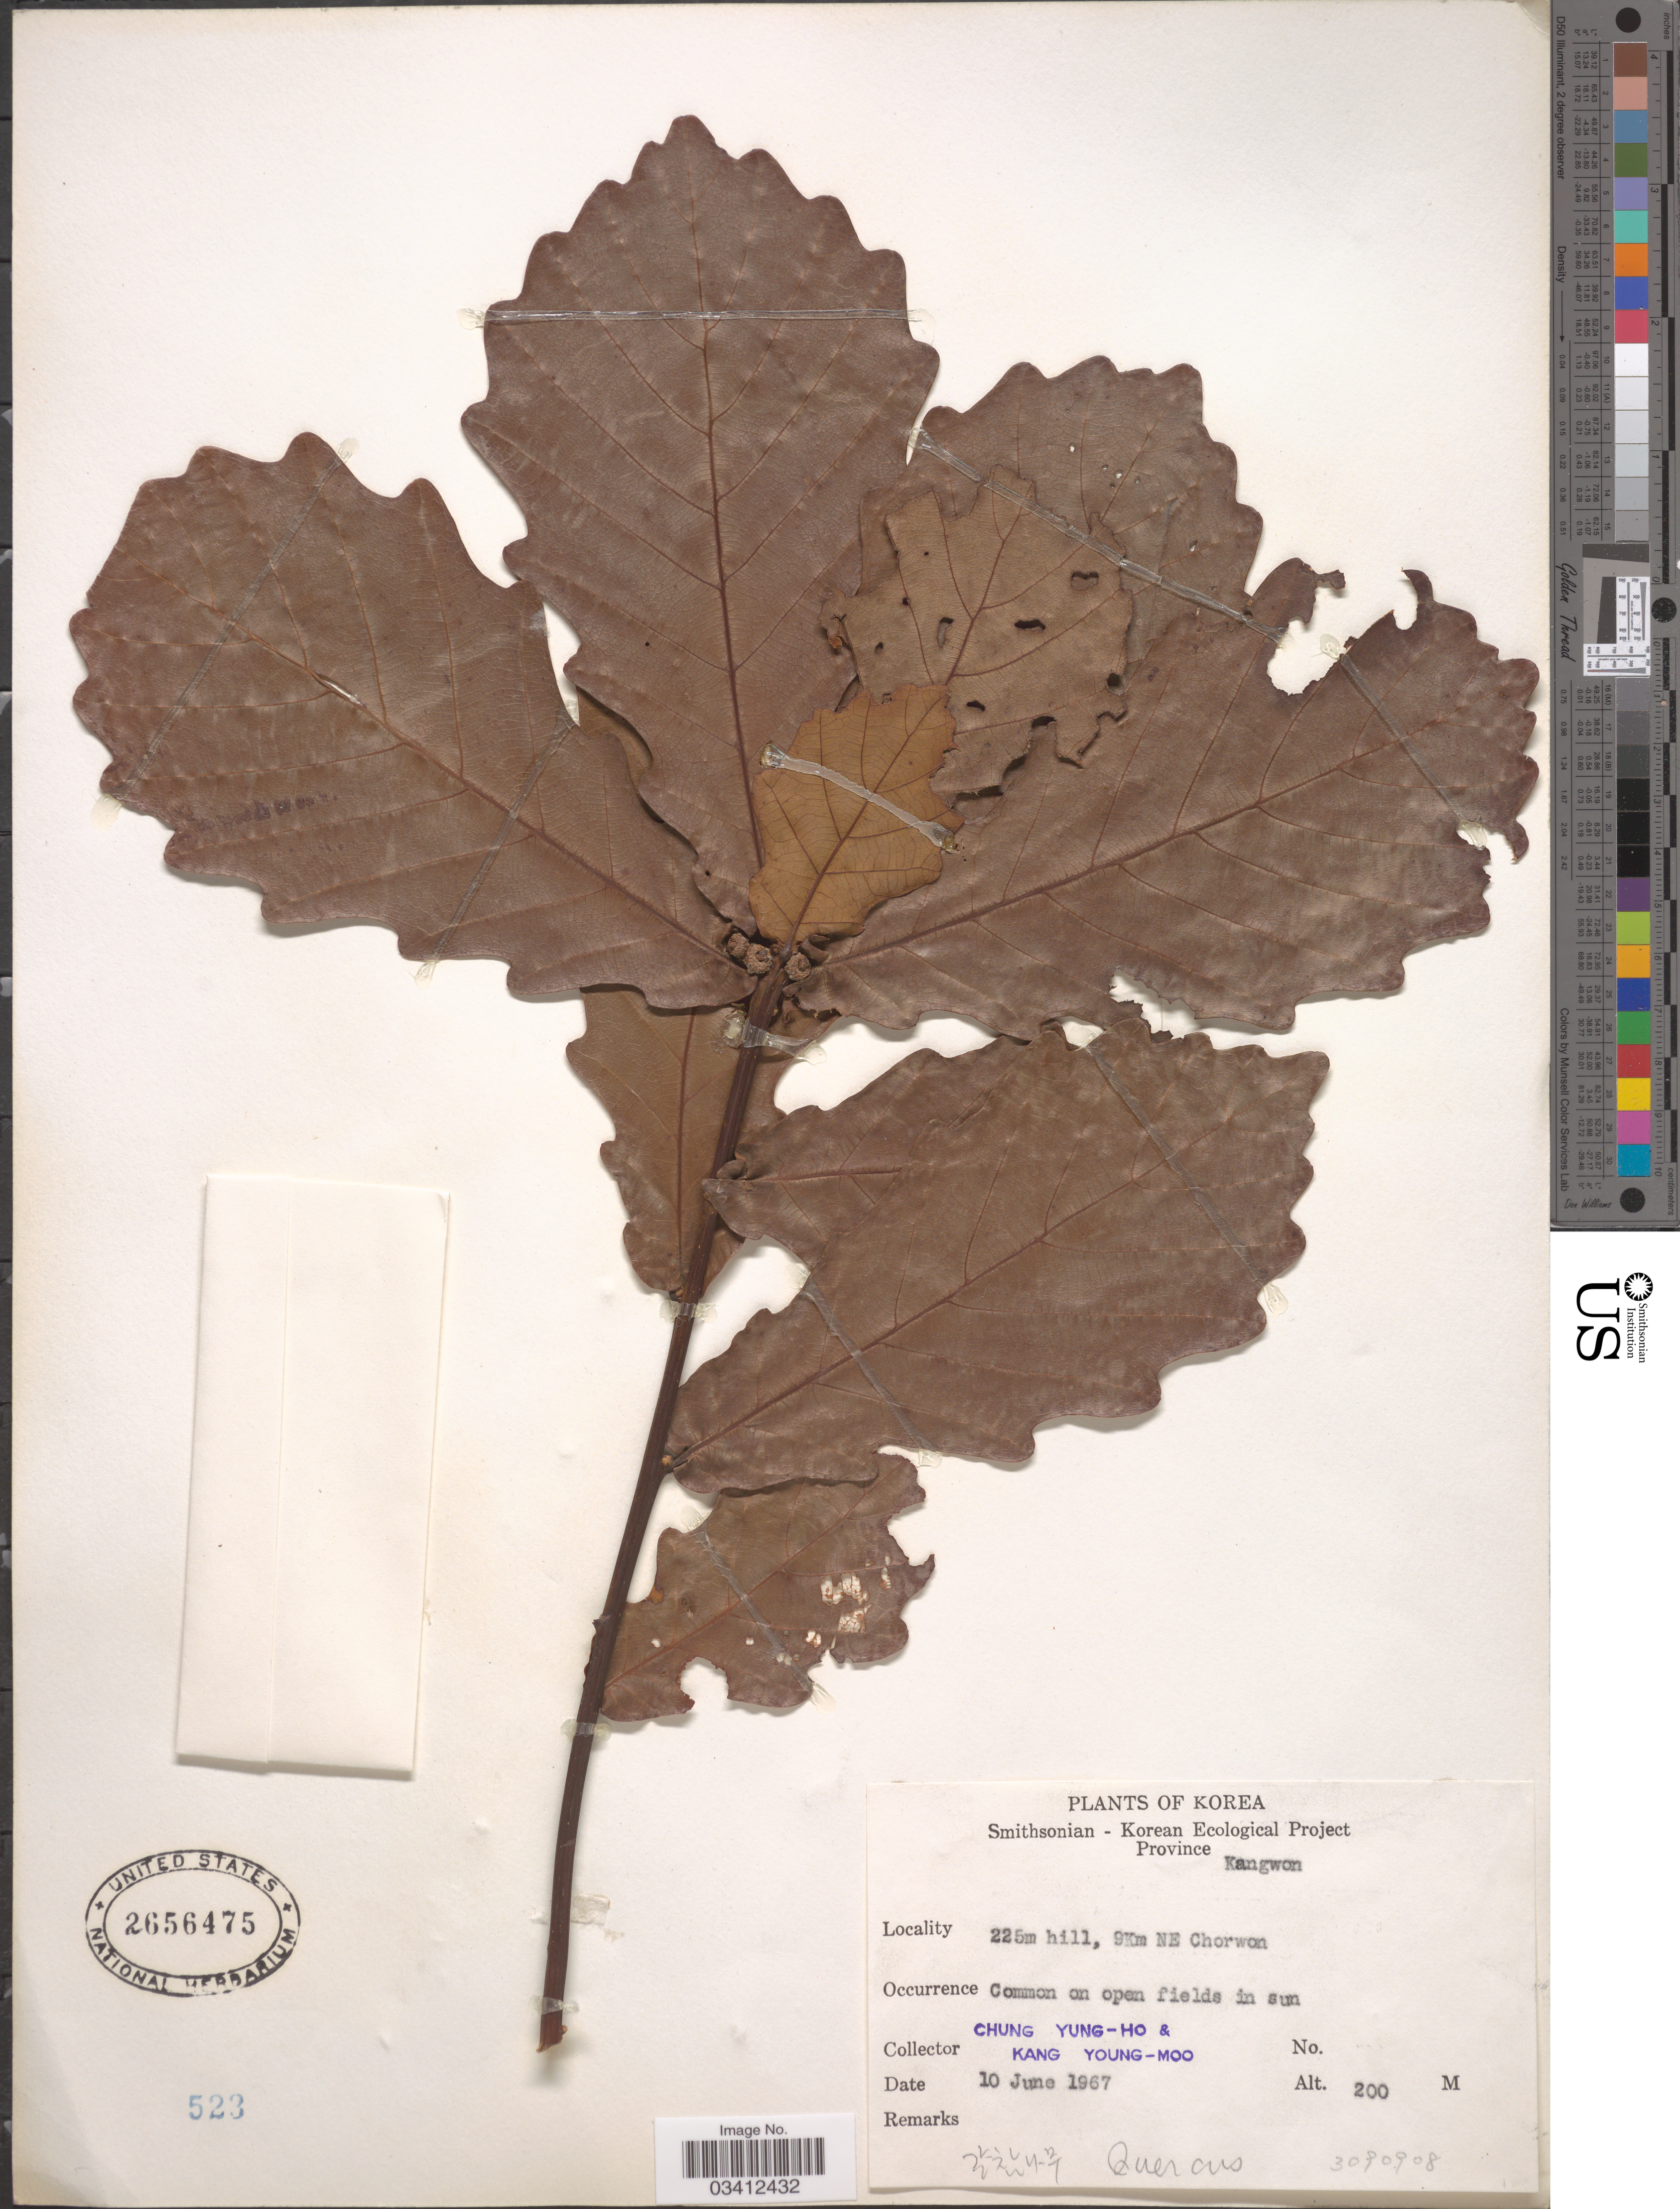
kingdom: Plantae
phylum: Tracheophyta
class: Magnoliopsida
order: Fagales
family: Fagaceae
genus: Quercus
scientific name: Quercus sp.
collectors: C. Yung-Ho & K. Young-Moo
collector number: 3090908*?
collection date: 1967-06-10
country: North Korea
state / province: Kangwon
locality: Province Kangwon. 225m hill, 9Km NE Chorwon.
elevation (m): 200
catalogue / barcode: US 2656475